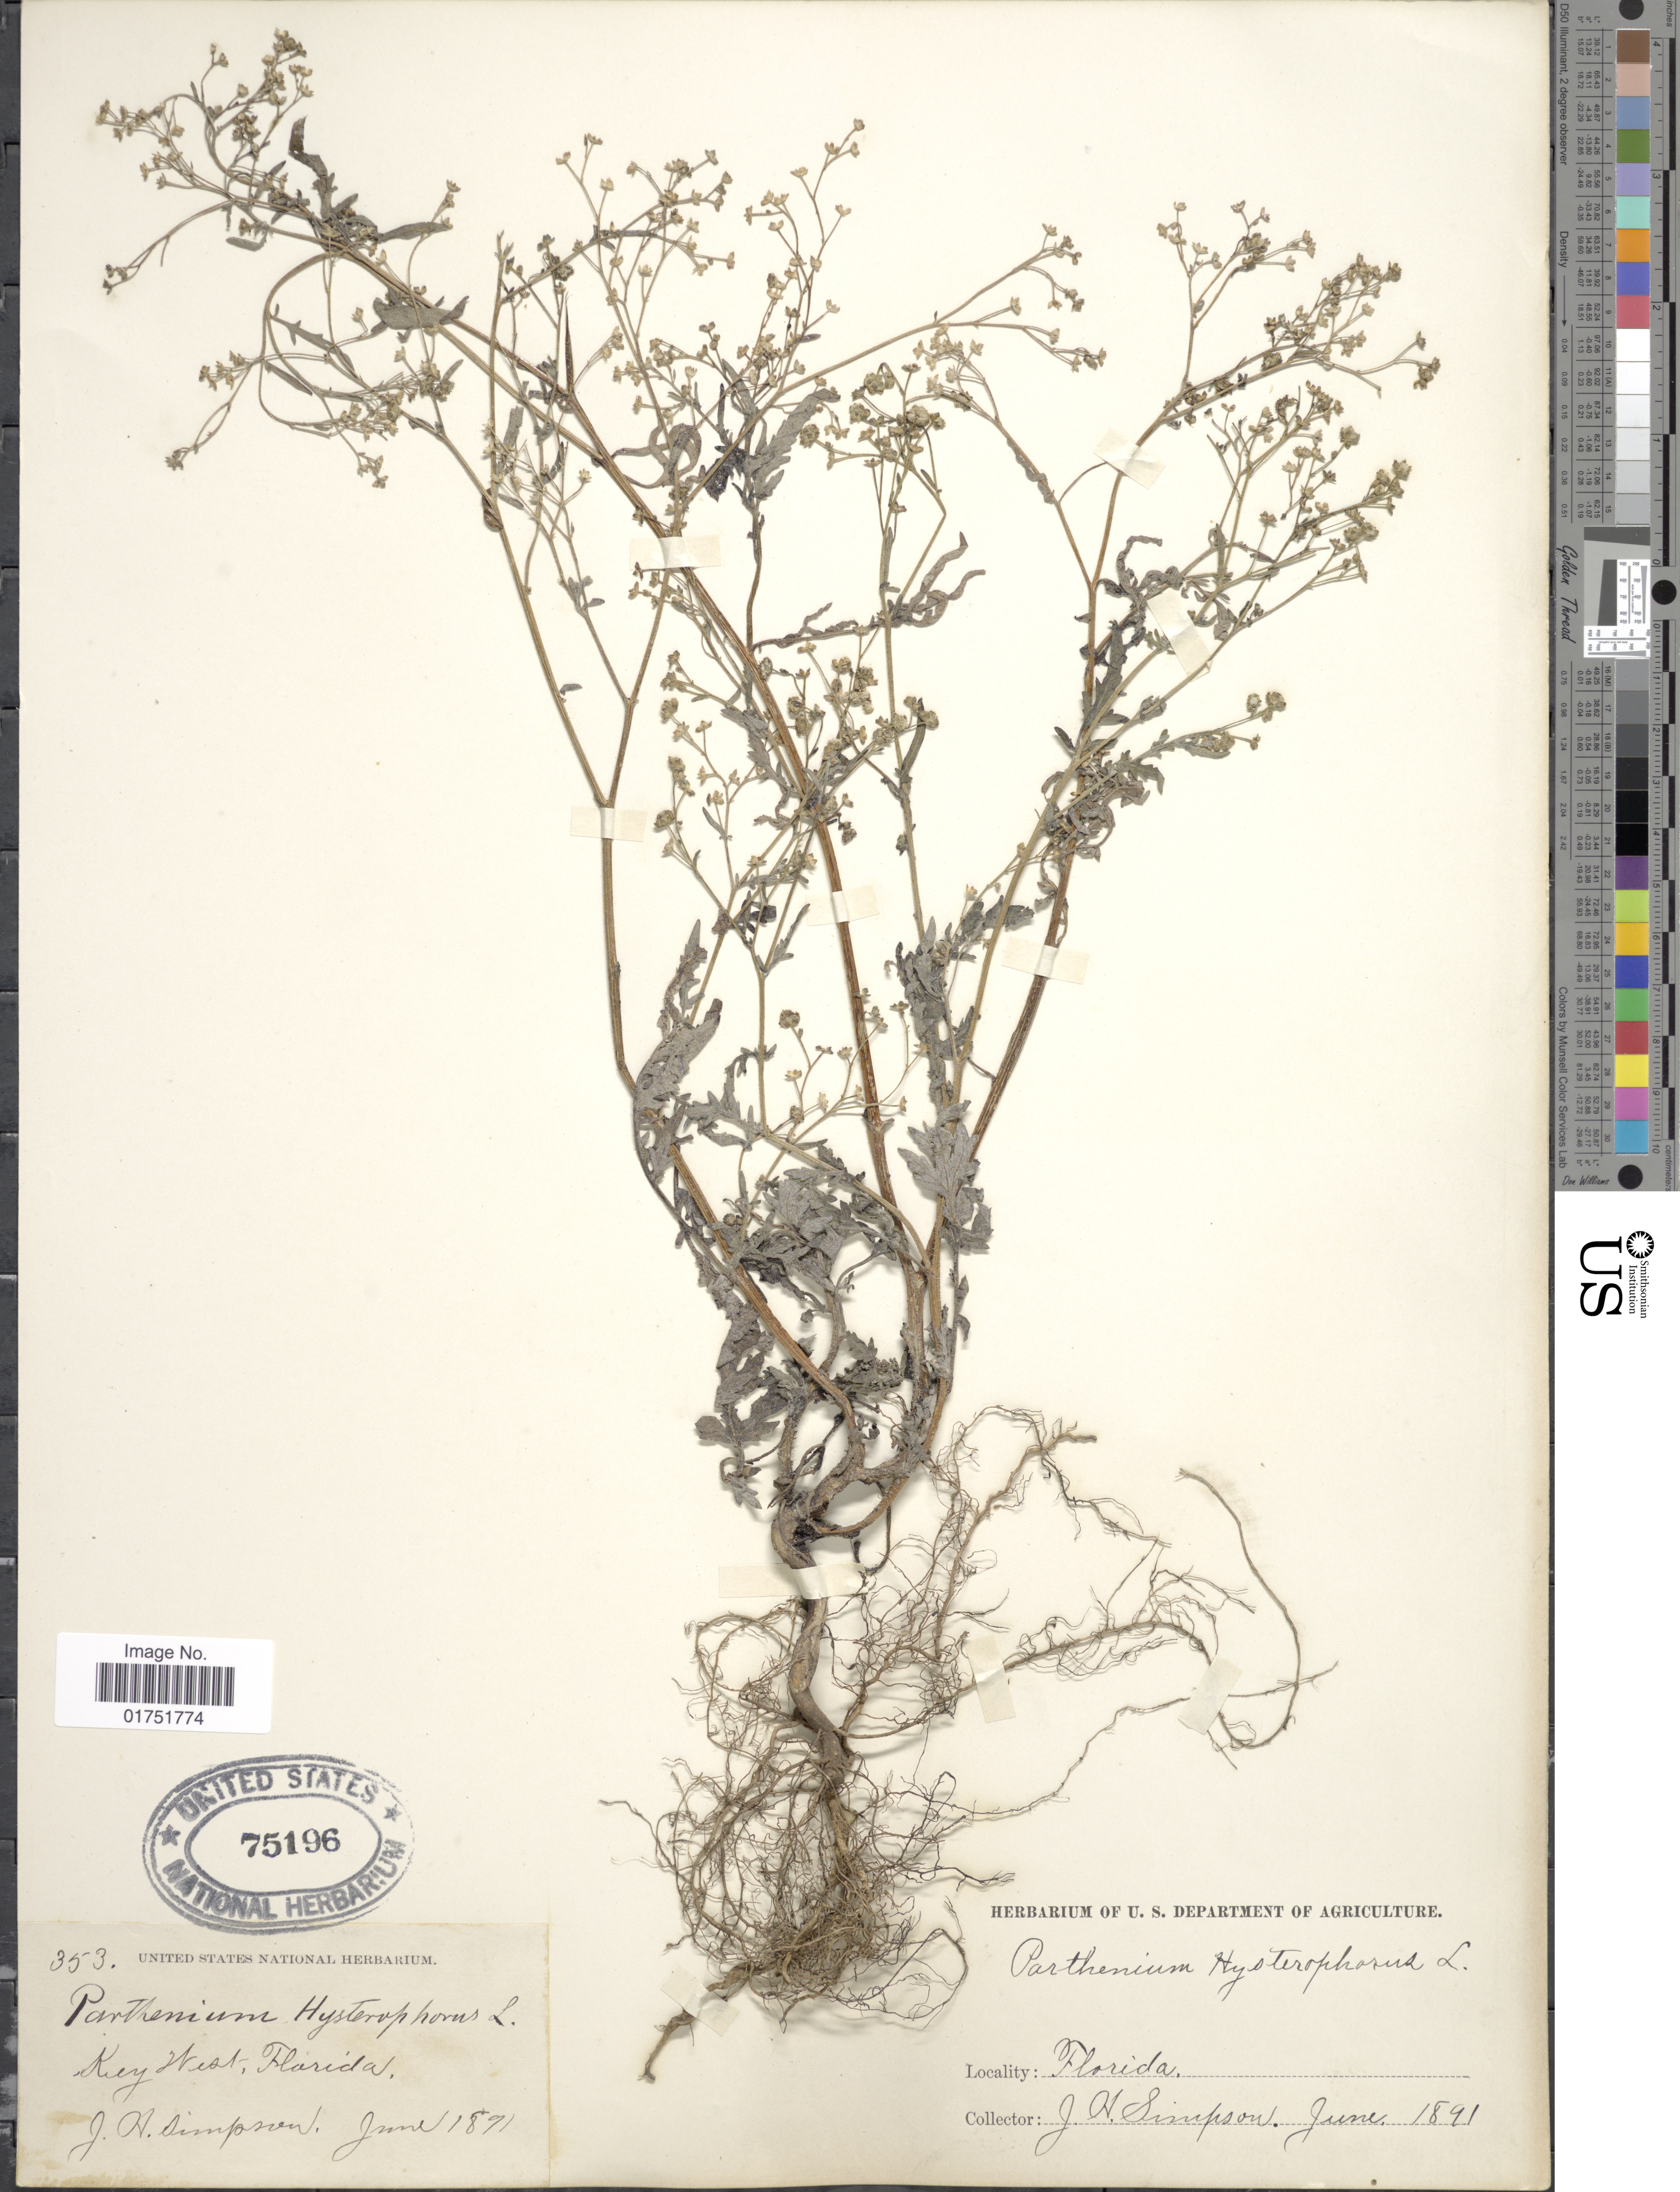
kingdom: Plantae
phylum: Tracheophyta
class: Magnoliopsida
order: Asterales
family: Asteraceae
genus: Parthenium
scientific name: Parthenium hysterophorus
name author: L.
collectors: J. H. Simpson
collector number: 353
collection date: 1891-06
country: United States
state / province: Florida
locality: Key West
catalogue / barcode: US 75196